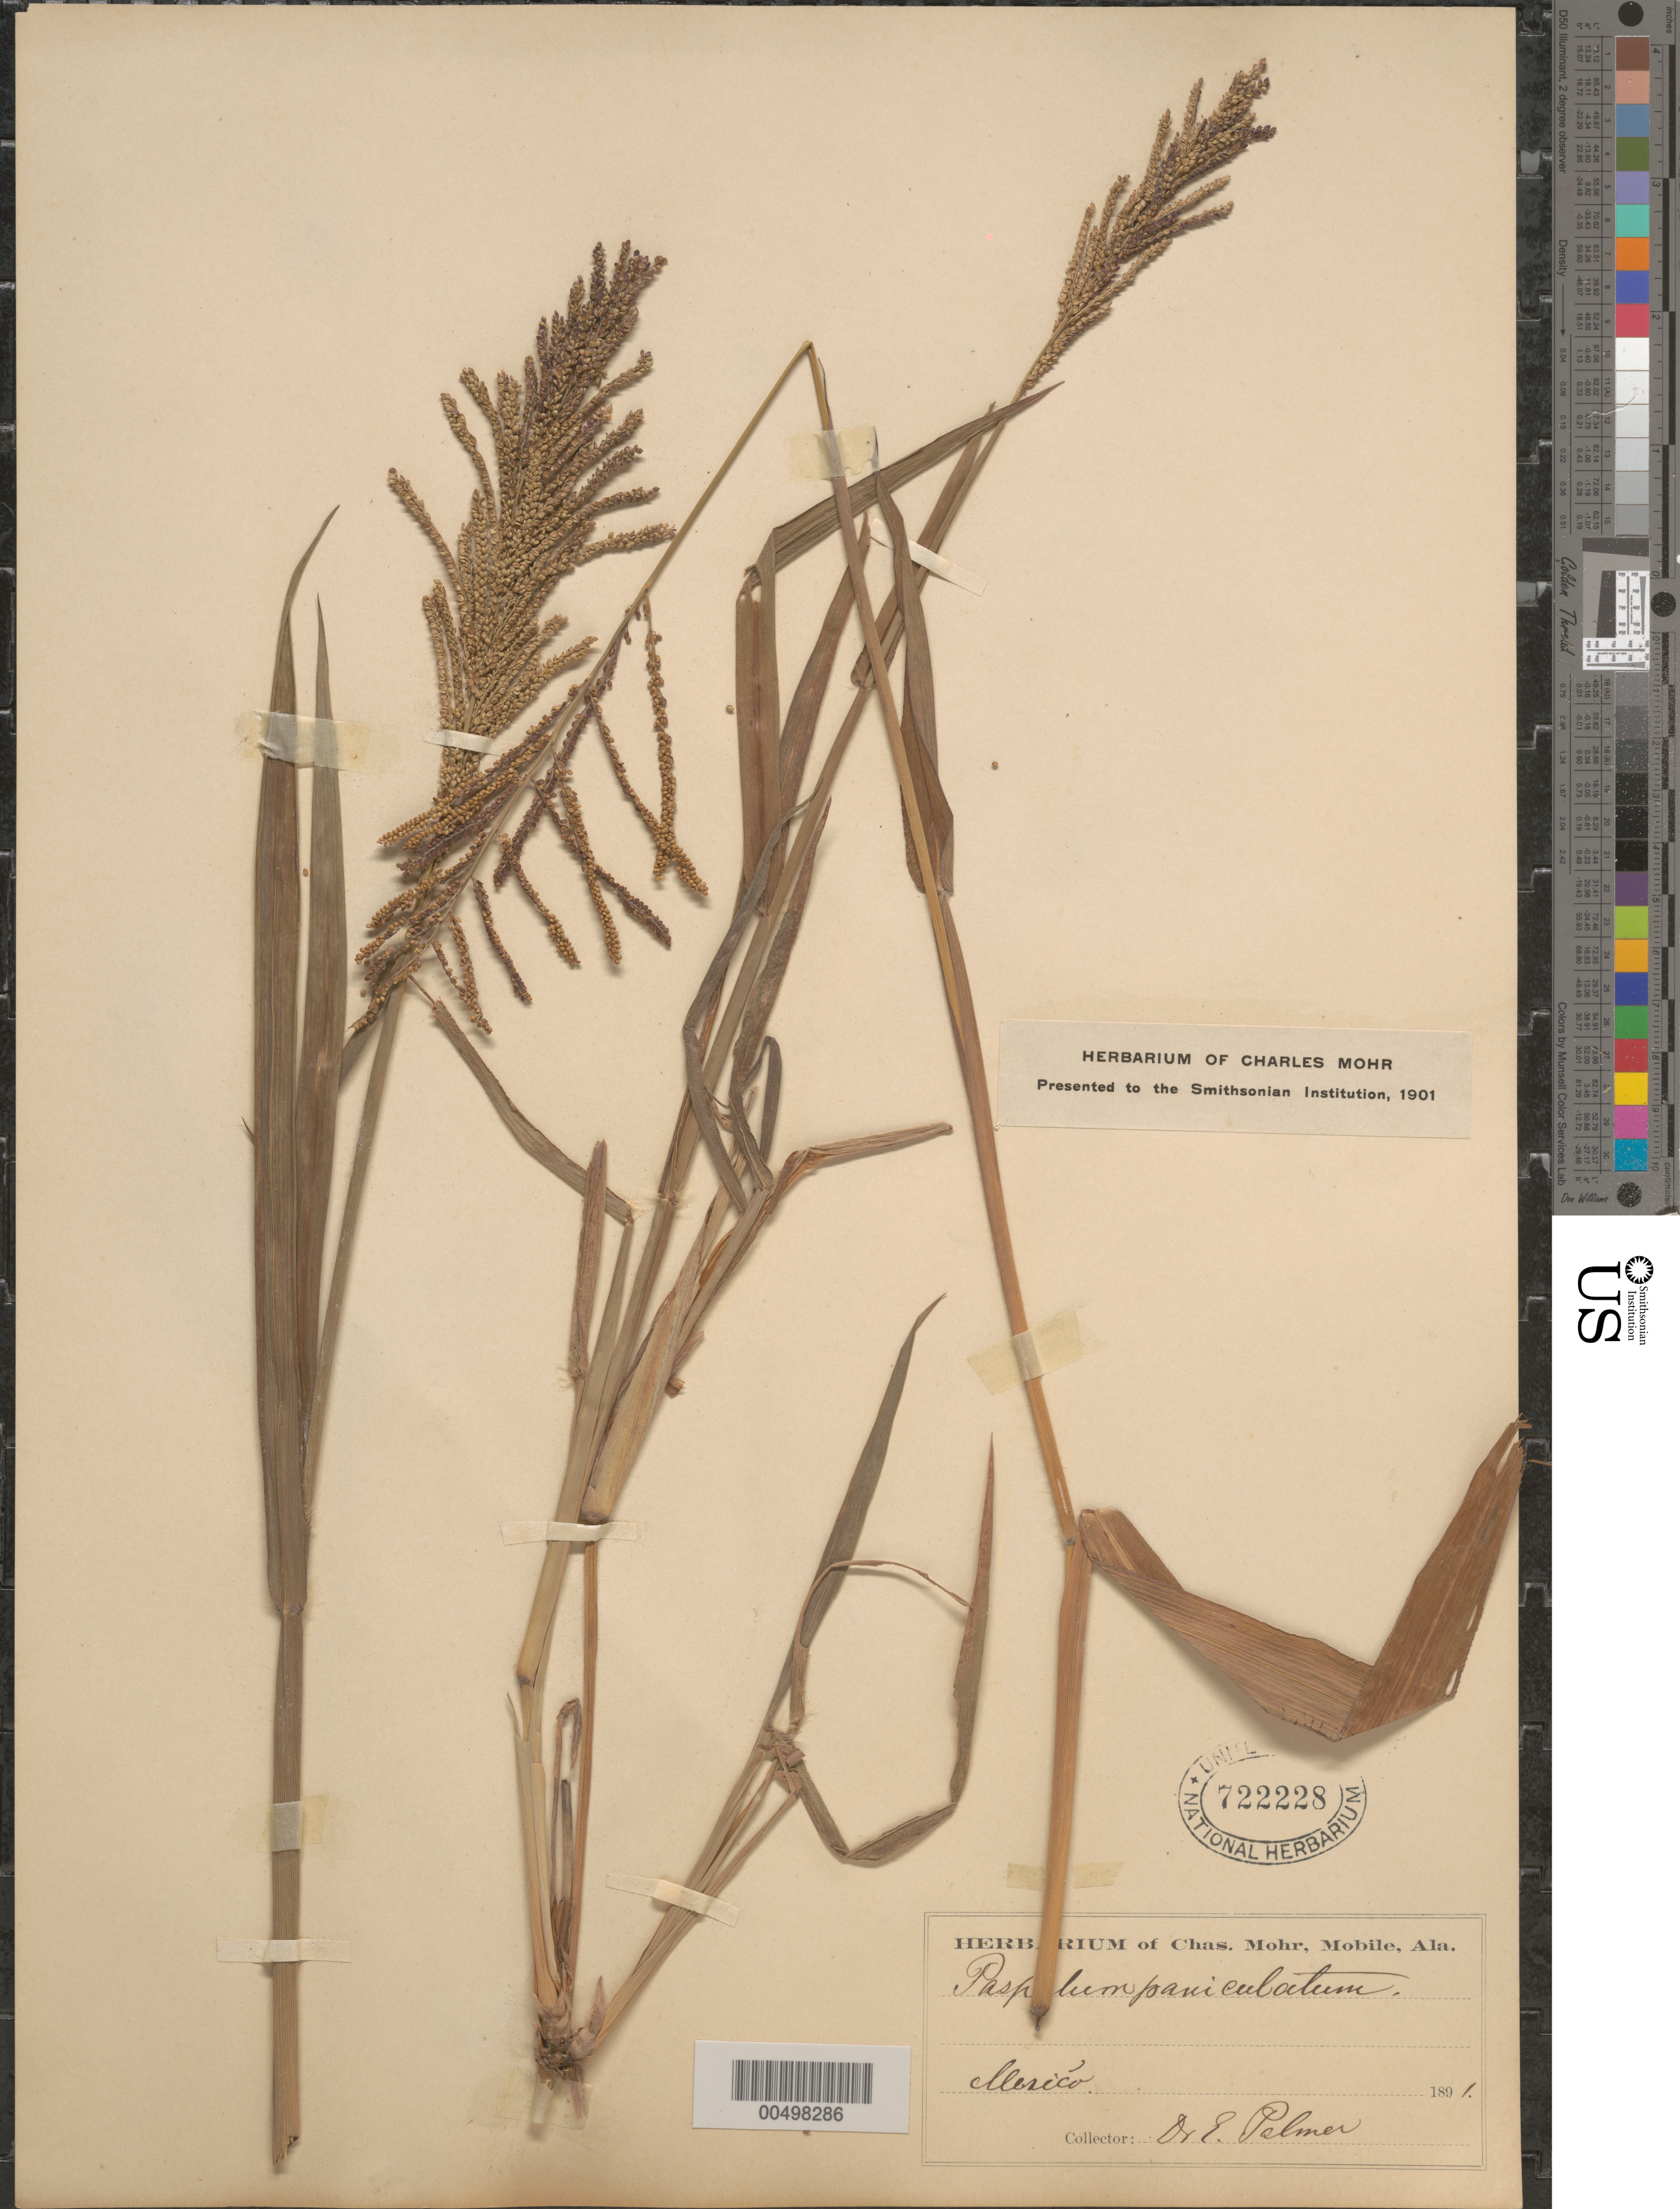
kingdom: Plantae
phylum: Tracheophyta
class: Liliopsida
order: Poales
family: Poaceae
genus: Paspalum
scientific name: Paspalum paniculatum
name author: L.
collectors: E. Palmer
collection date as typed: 1891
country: Mexico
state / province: Durango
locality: San Ramon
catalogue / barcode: US 722228